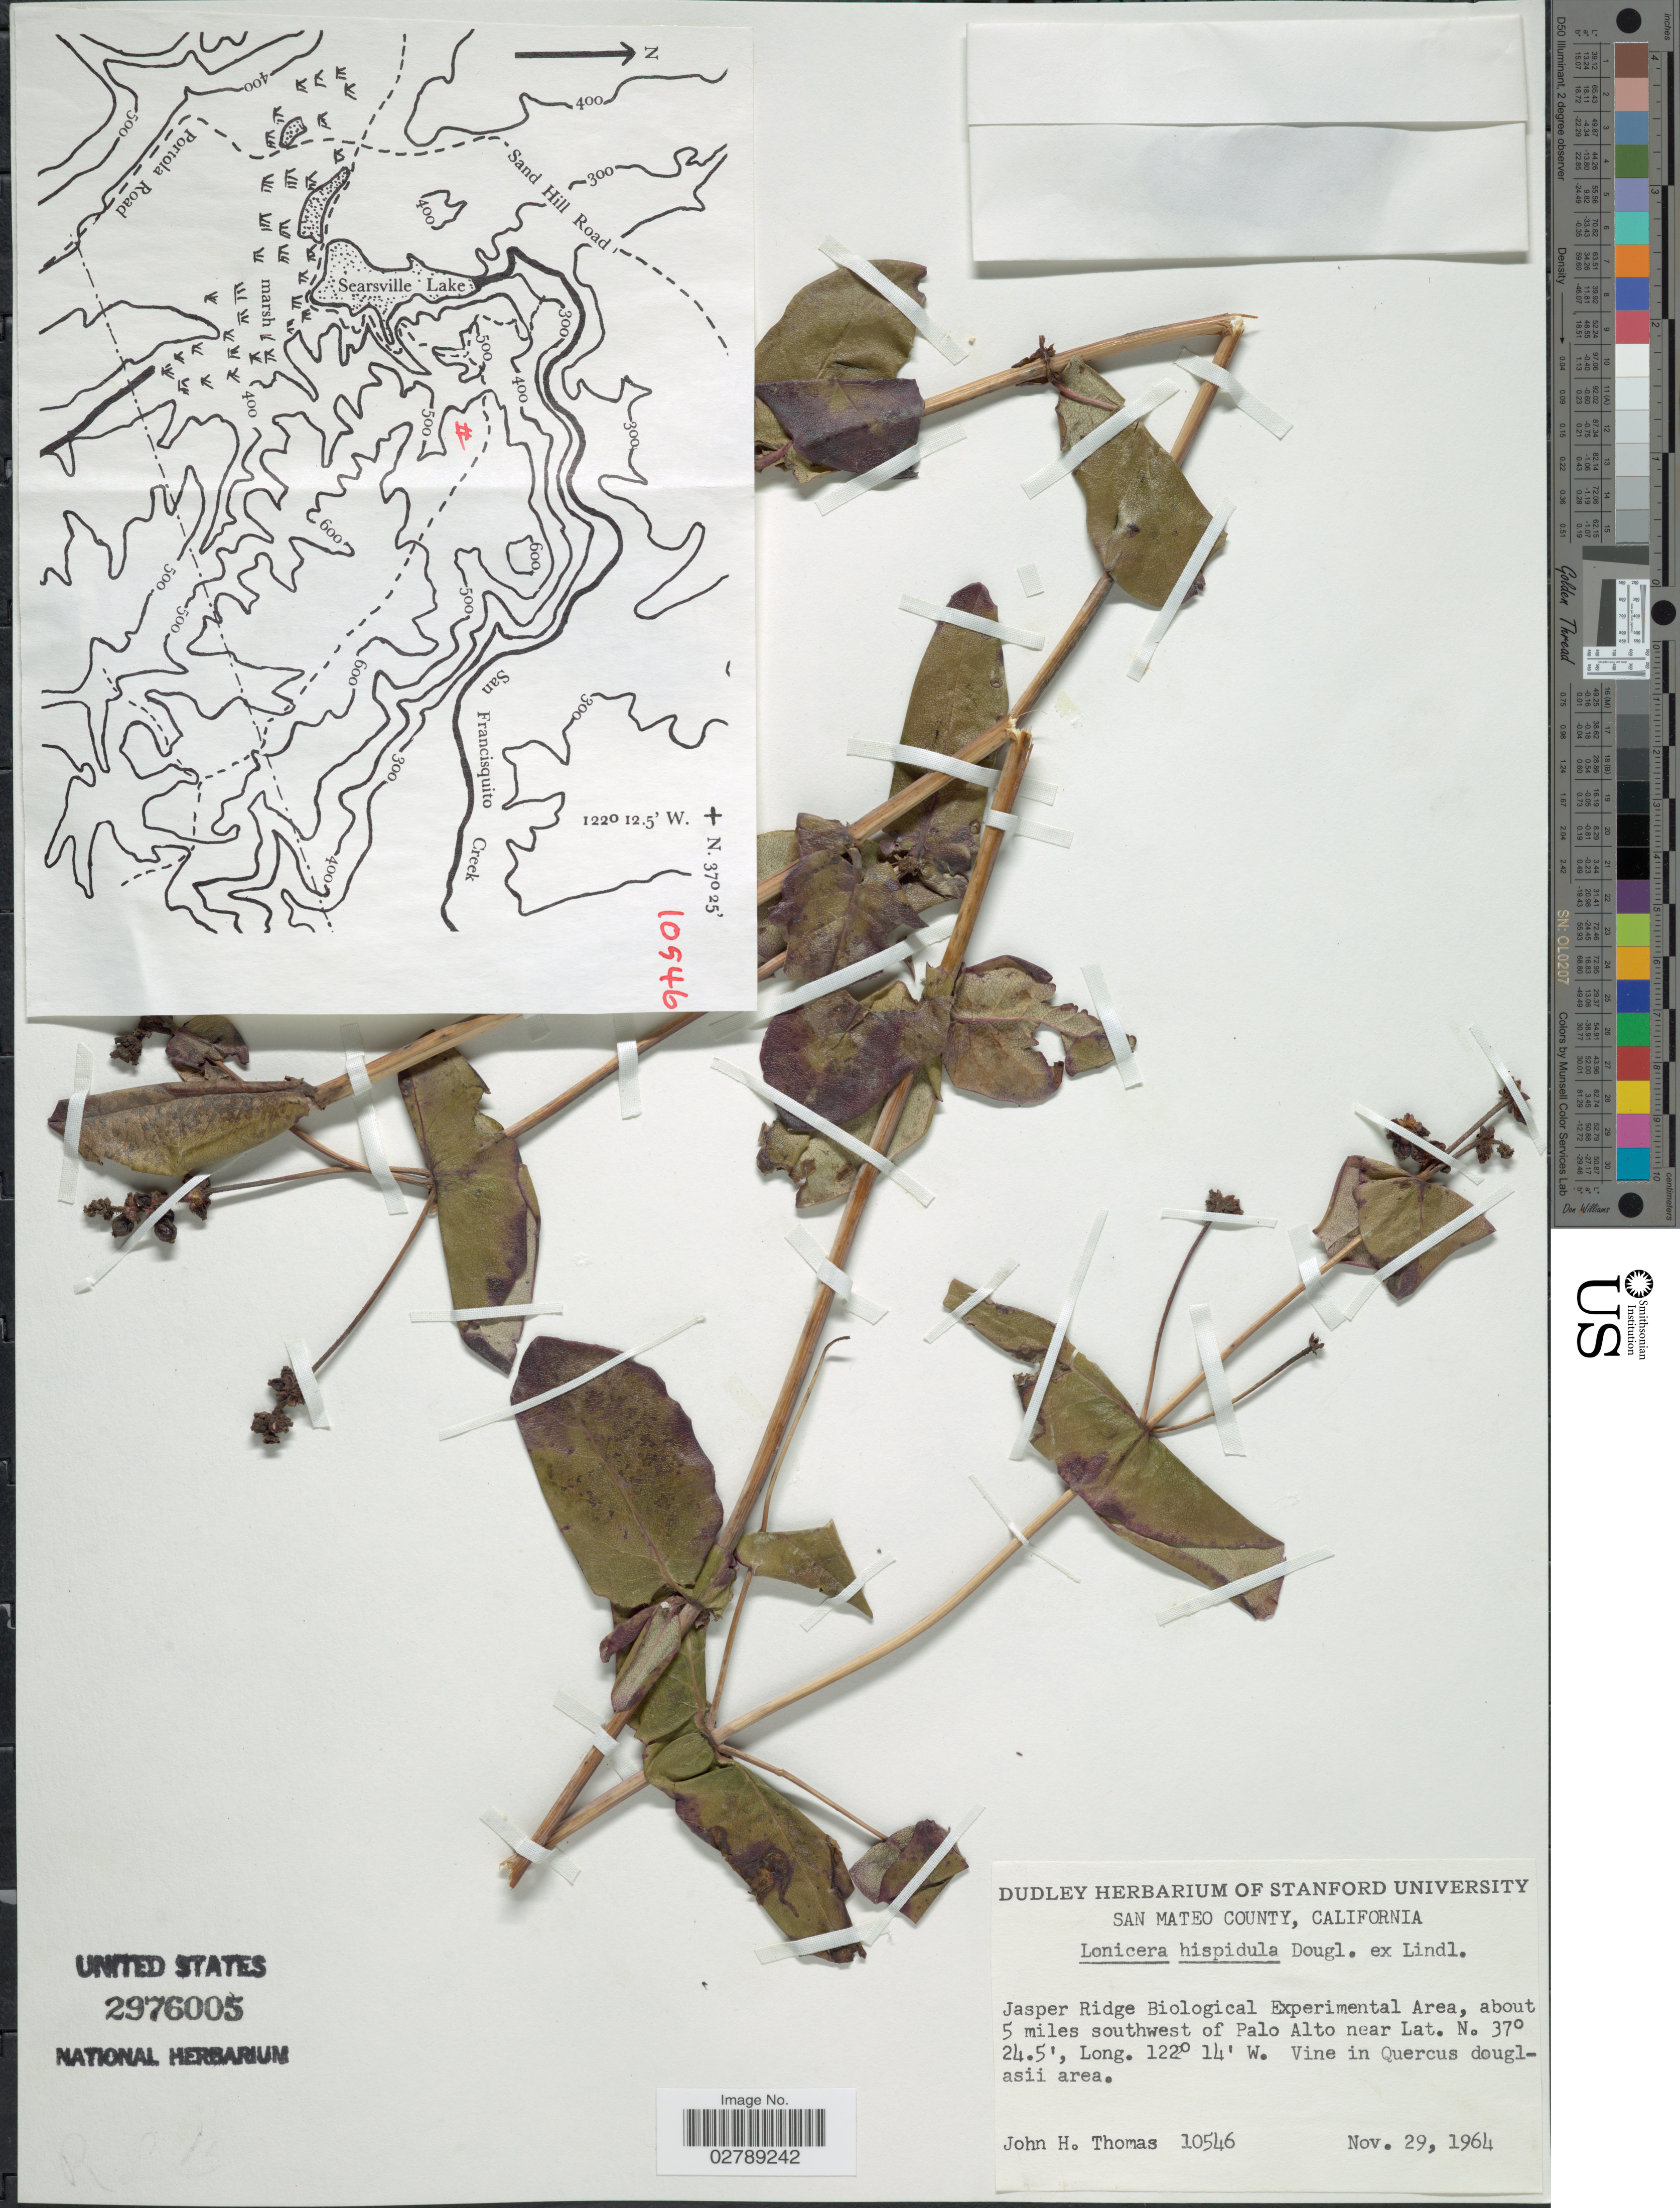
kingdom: Plantae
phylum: Tracheophyta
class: Magnoliopsida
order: Dipsacales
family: Caprifoliaceae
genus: Lonicera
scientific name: Lonicera hispidula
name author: Douglas ex Lindl.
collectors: J. H. Thomas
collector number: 10546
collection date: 1964-11-29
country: United States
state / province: California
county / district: San Mateo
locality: San Mateo County. Jasper Ridge Biological Experimental Area, about 5 miles southwest of Palo Alto.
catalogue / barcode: US 2976005